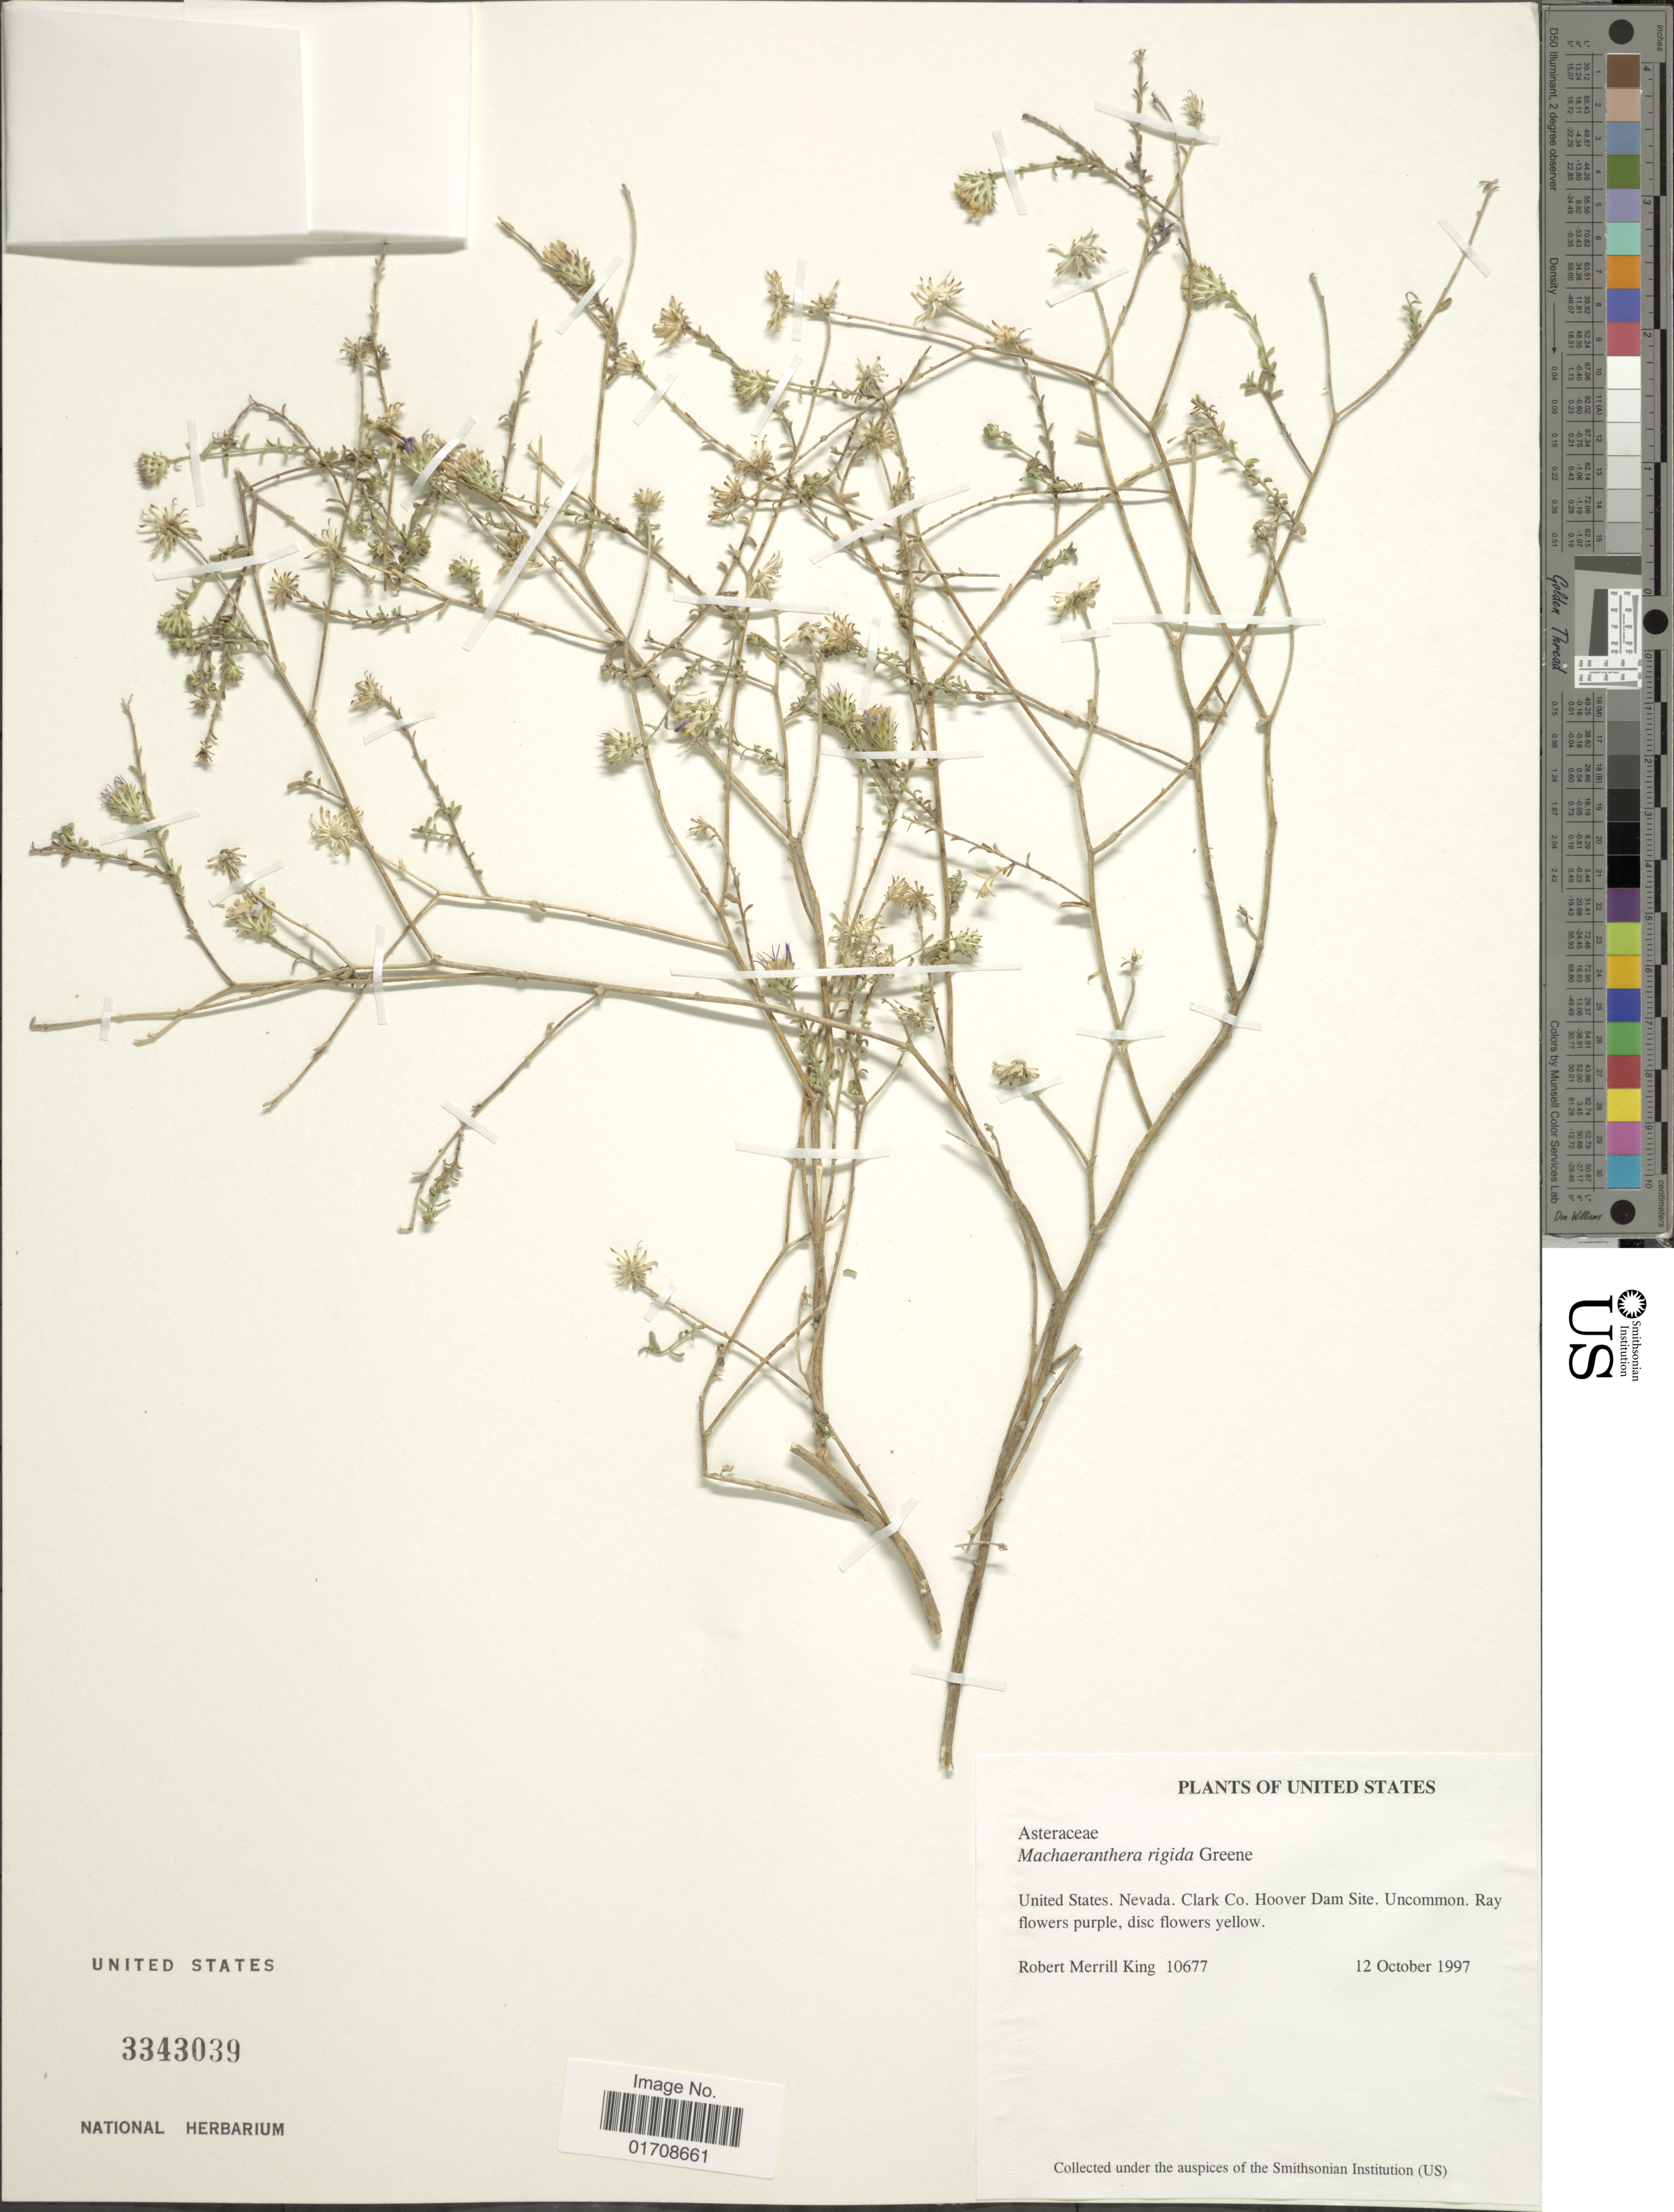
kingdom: Plantae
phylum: Tracheophyta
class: Magnoliopsida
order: Asterales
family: Asteraceae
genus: Machaeranthera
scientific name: Machaeranthera canescens var. aristata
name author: (Eastw.) B.L. Turner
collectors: R. M. King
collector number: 10677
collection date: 1997-10-12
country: United States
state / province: Nevada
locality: United States, Clark Co., Hoover Dam Site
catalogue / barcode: US 3343039